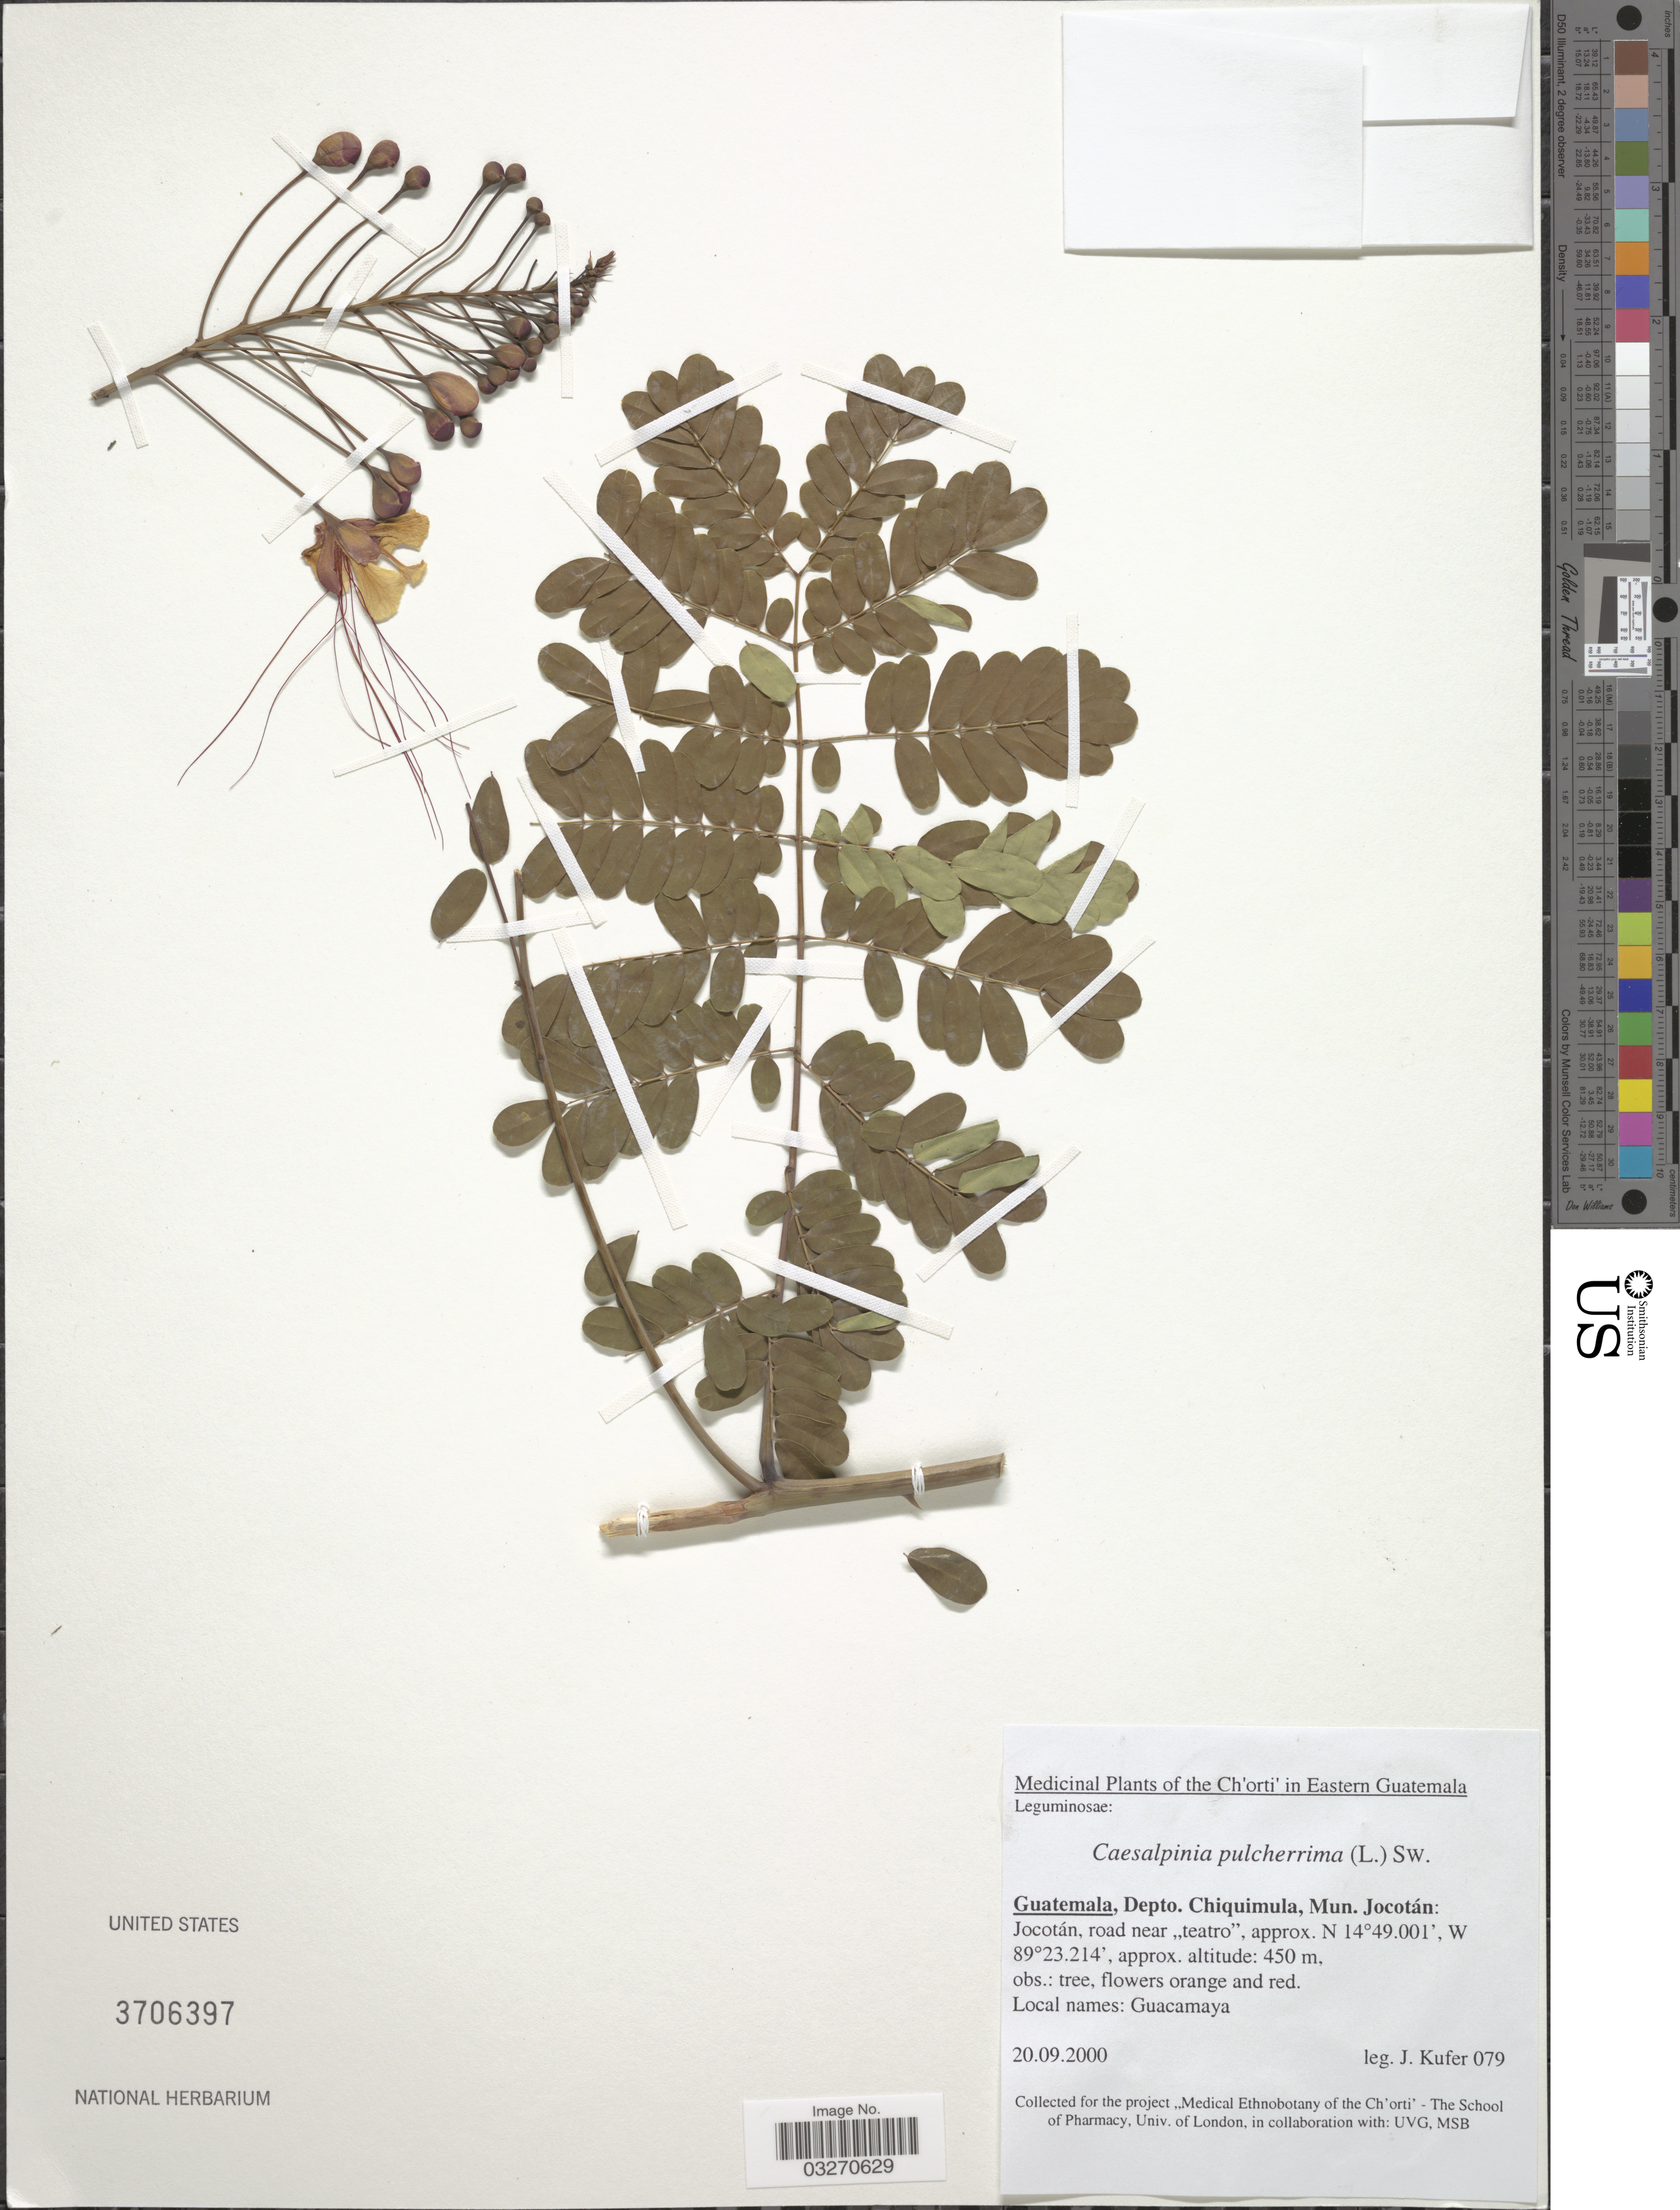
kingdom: Plantae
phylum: Tracheophyta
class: Magnoliopsida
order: Fabales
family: Fabaceae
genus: Caesalpinia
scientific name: Caesalpinia pulcherrima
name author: (L.) Sw.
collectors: J. Kufer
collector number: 079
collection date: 2000-09-20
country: Guatemala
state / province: Chiquimula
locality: Depto. Chiquimula, Mun. Jocotán: Jocotán, road near "teatro".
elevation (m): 450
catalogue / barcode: US 3706397